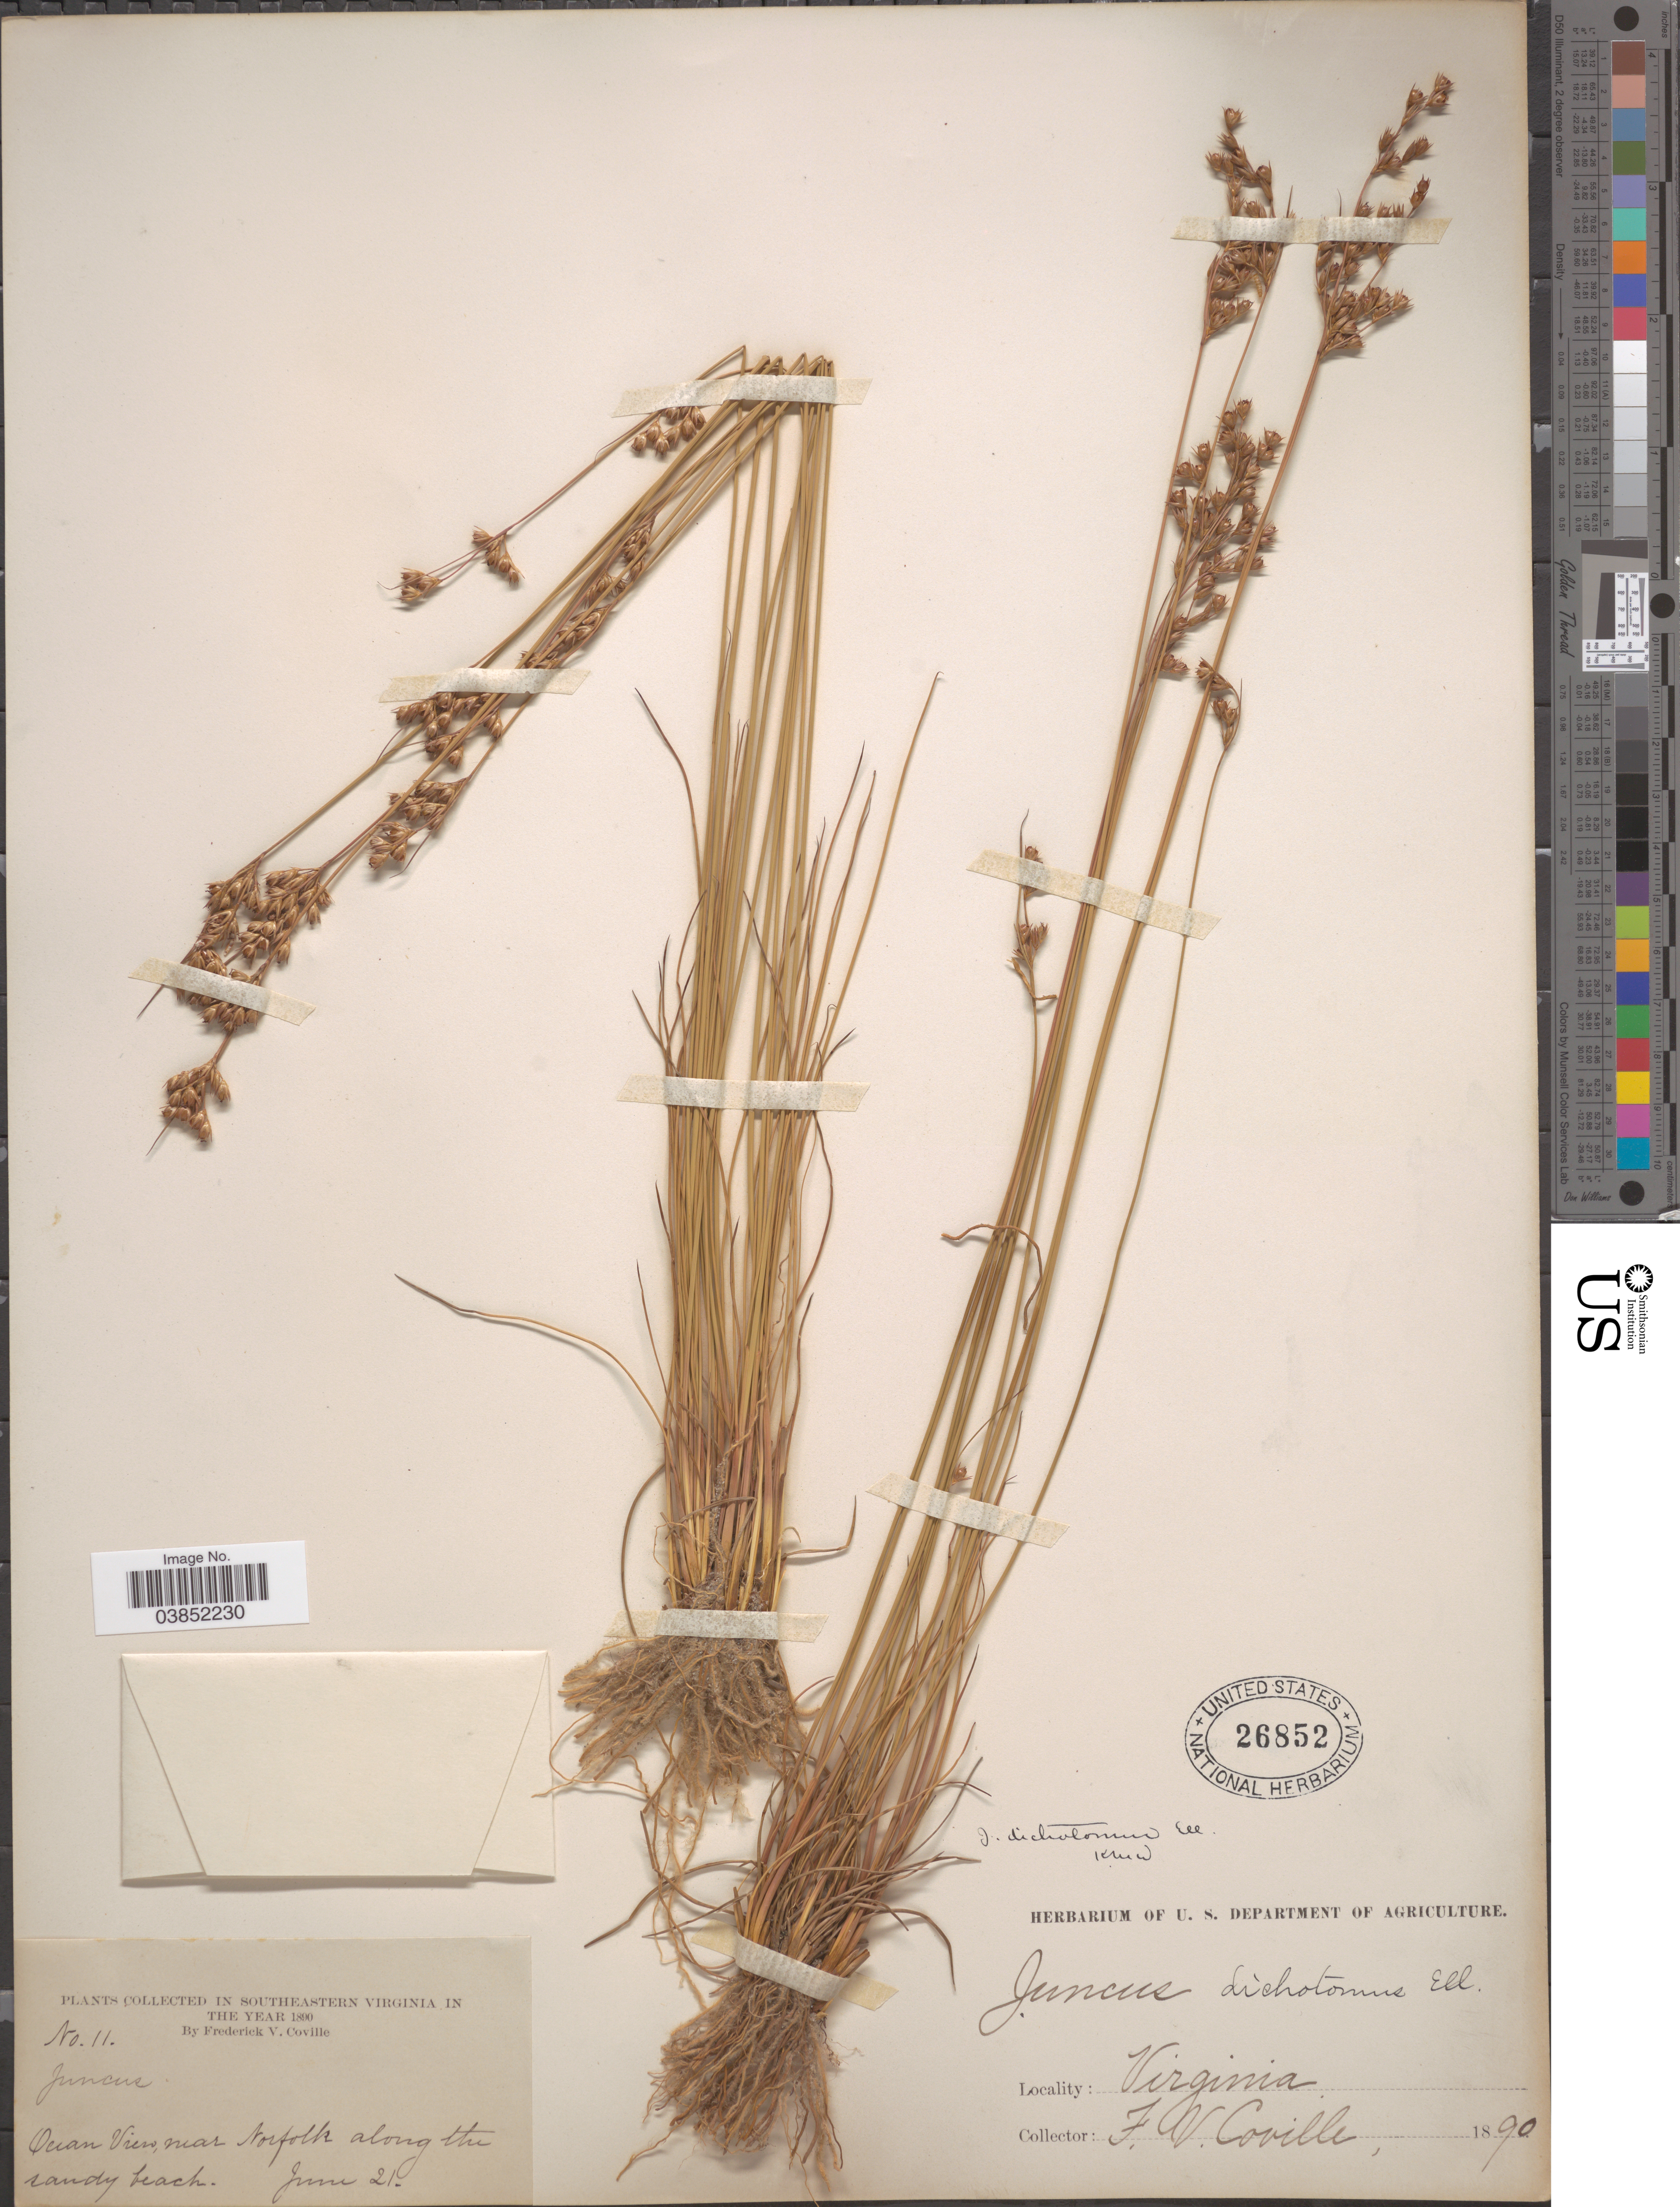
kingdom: Plantae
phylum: Tracheophyta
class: Liliopsida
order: Poales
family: Juncaceae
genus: Juncus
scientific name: Juncus dichotomus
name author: Elliott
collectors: F. V. Coville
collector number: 11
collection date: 1890-06-21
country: United States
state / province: Virginia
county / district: City of Norfolk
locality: Southeastern Virginia. Ocean View, near Norfolk along the sandy beach.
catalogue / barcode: US 26852